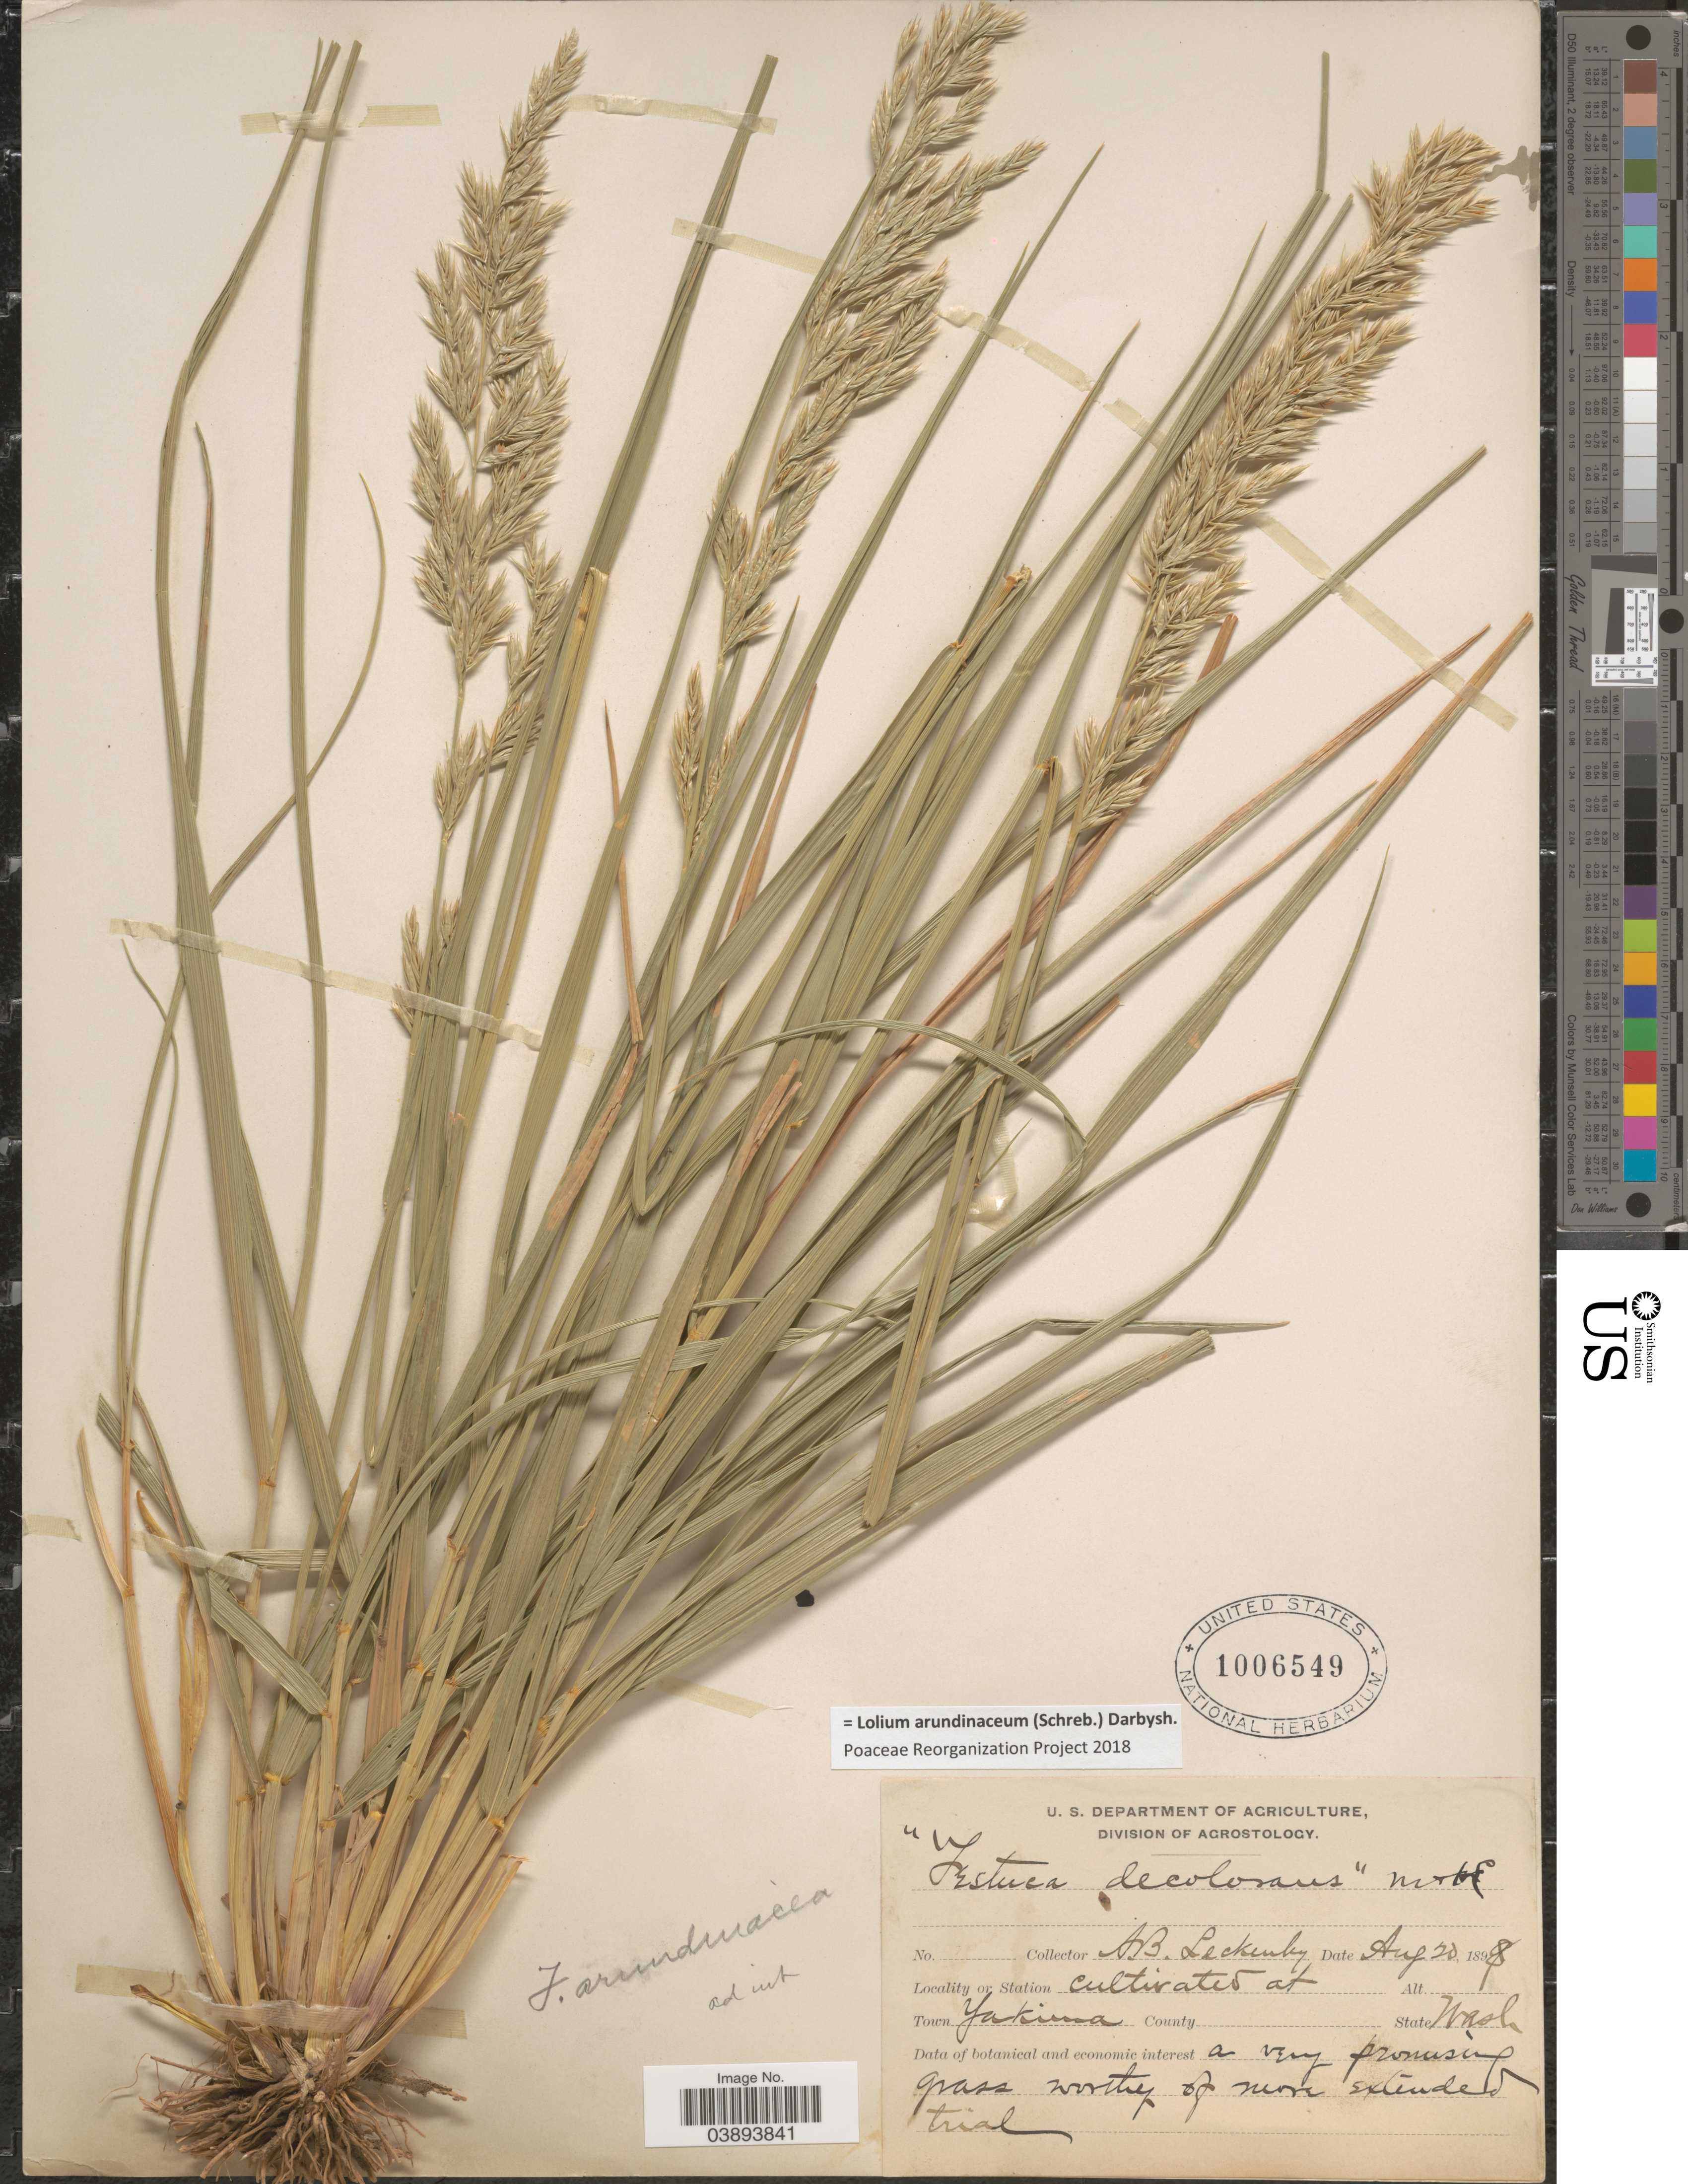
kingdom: Plantae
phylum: Tracheophyta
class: Liliopsida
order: Poales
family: Poaceae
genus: Lolium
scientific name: Lolium arundinaceum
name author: (Schreb.) Darbysh.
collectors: A. Leckenby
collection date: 1898-08-20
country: United States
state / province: Washington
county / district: Yakima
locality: Town Yakima.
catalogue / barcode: US 1006549